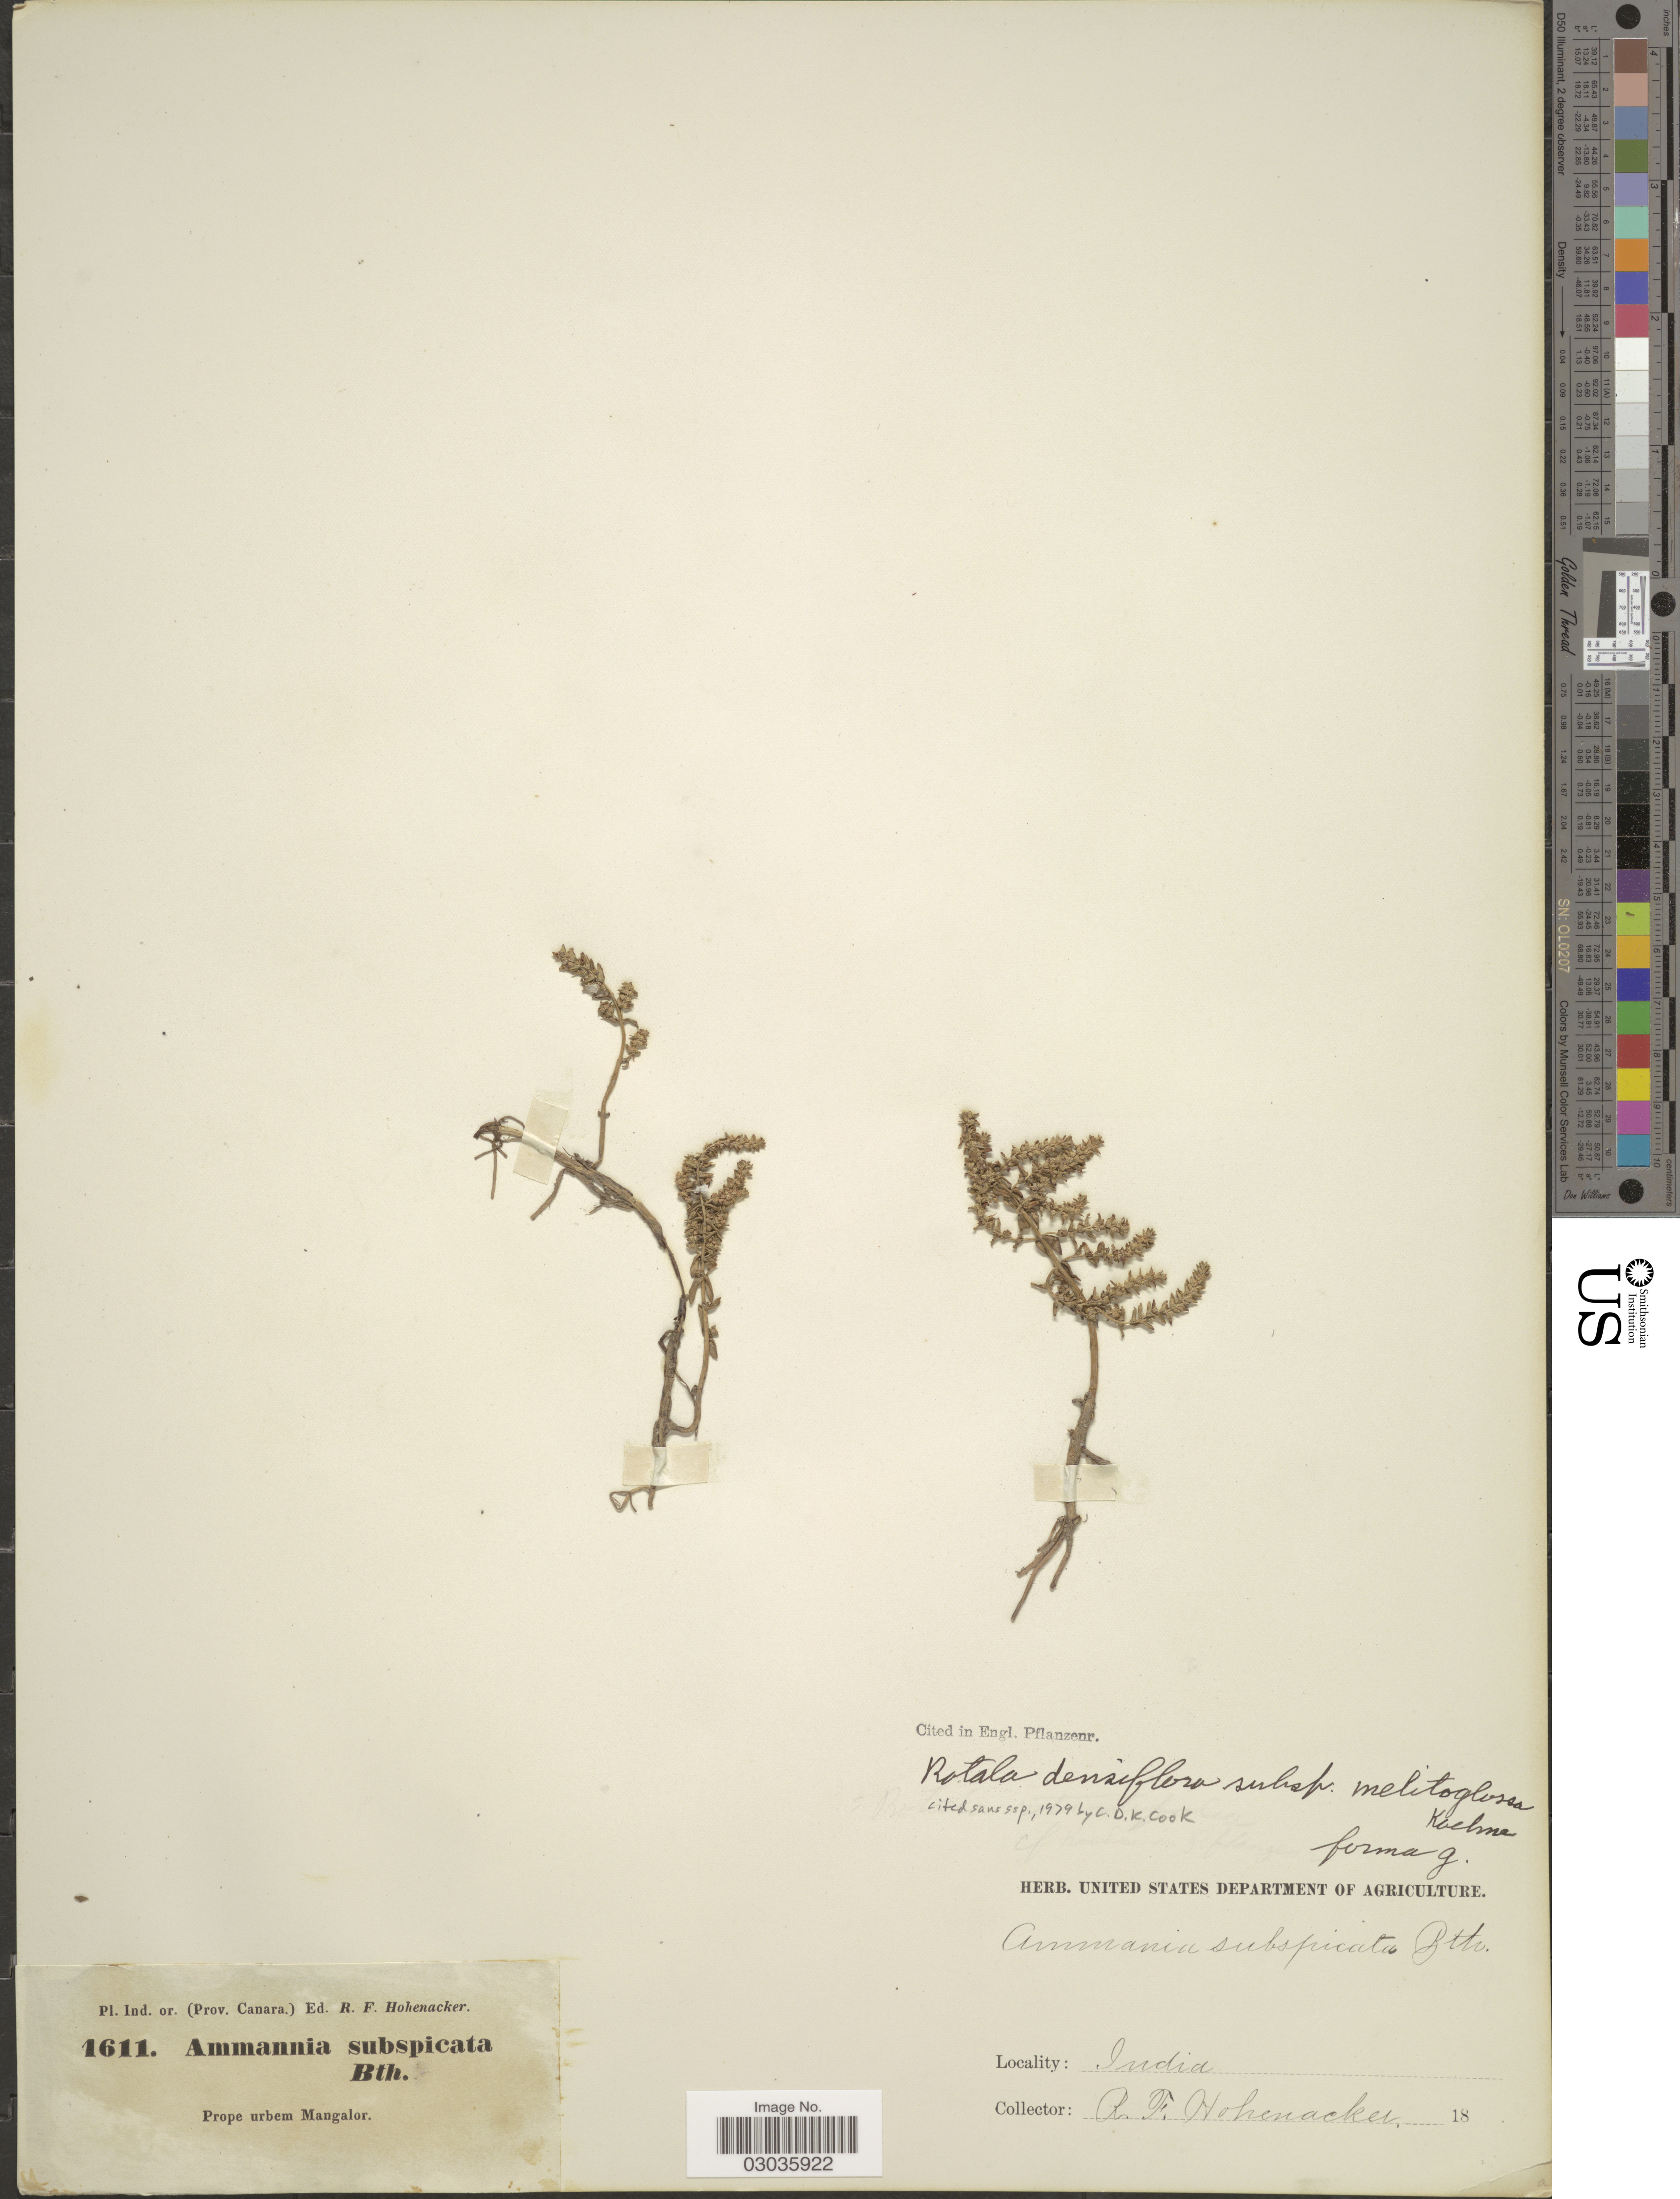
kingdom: Plantae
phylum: Tracheophyta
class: Magnoliopsida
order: Myrtales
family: Lythraceae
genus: Rotala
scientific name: Rotala densiflora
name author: (Roth) Koehne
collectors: R. F. Hohenacker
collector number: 1611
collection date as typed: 18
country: India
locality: Ind. or. (Prov. Canara), Prope urbem Mangalor.